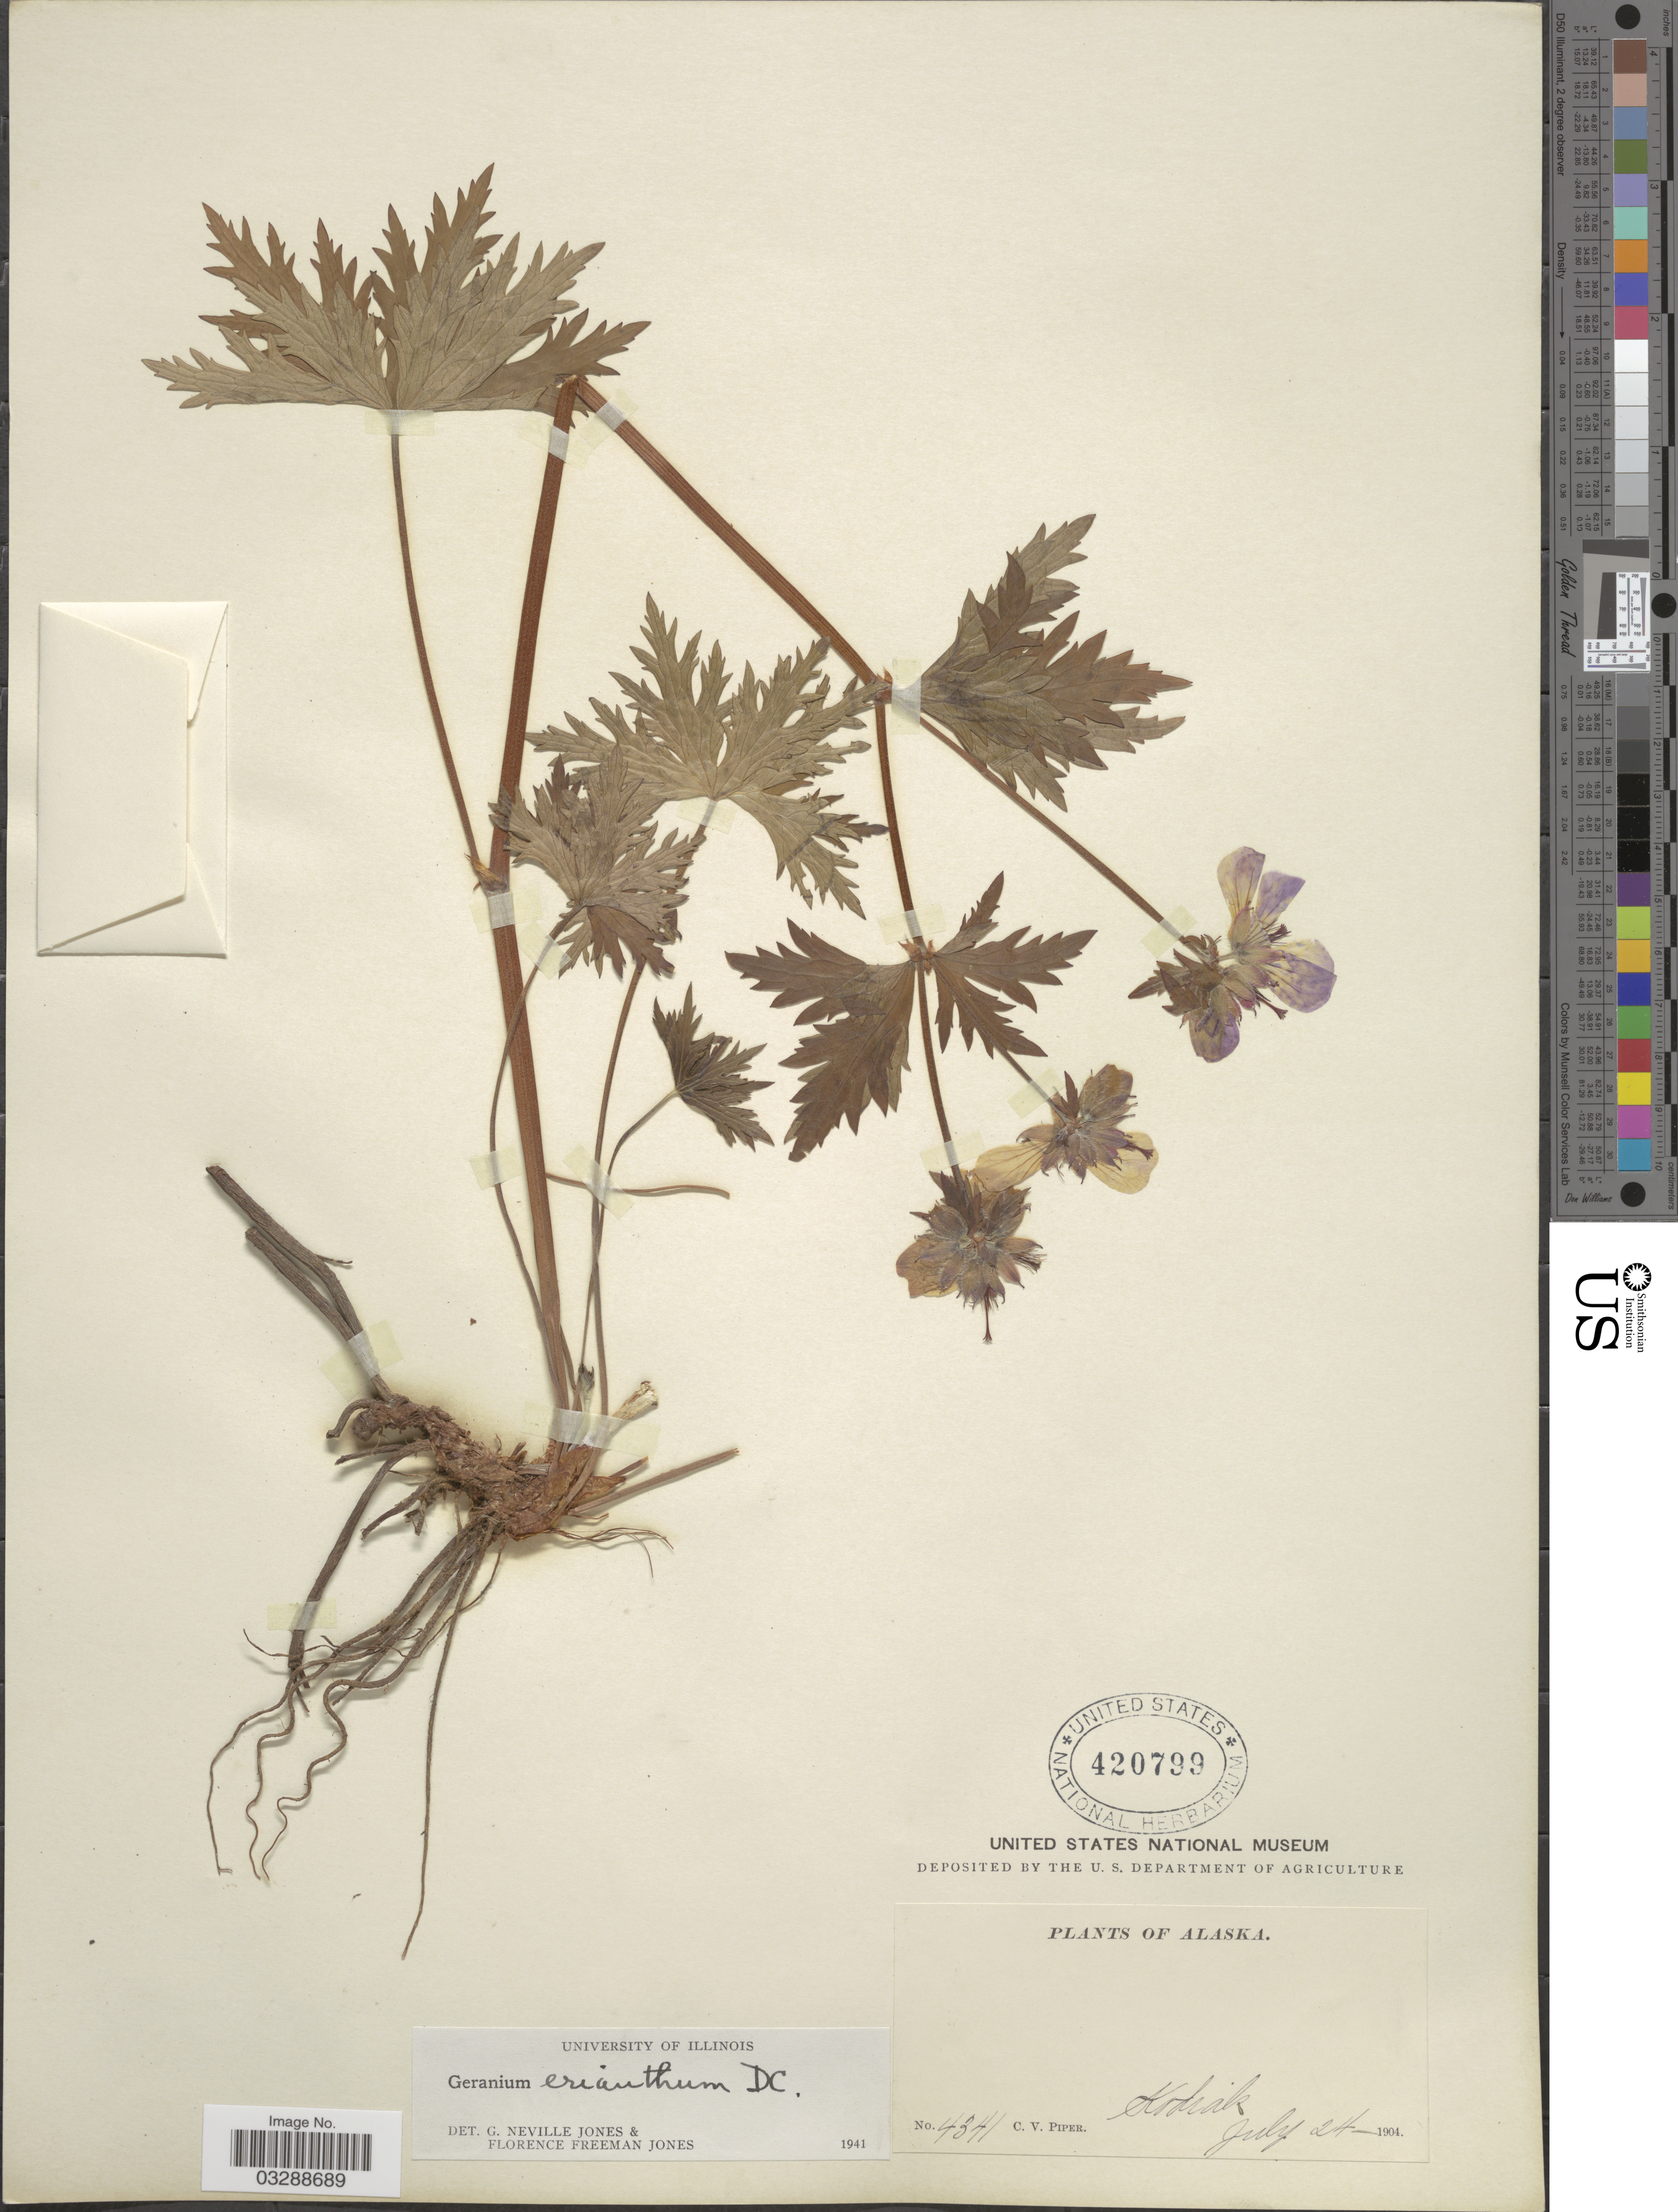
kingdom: Plantae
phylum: Tracheophyta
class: Magnoliopsida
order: Geraniales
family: Geraniaceae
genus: Geranium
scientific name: Geranium erianthum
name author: DC.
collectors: C. V. Piper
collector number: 4341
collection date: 1904-07-24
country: United States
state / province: Alaska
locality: Kodiak.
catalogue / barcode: US 420799